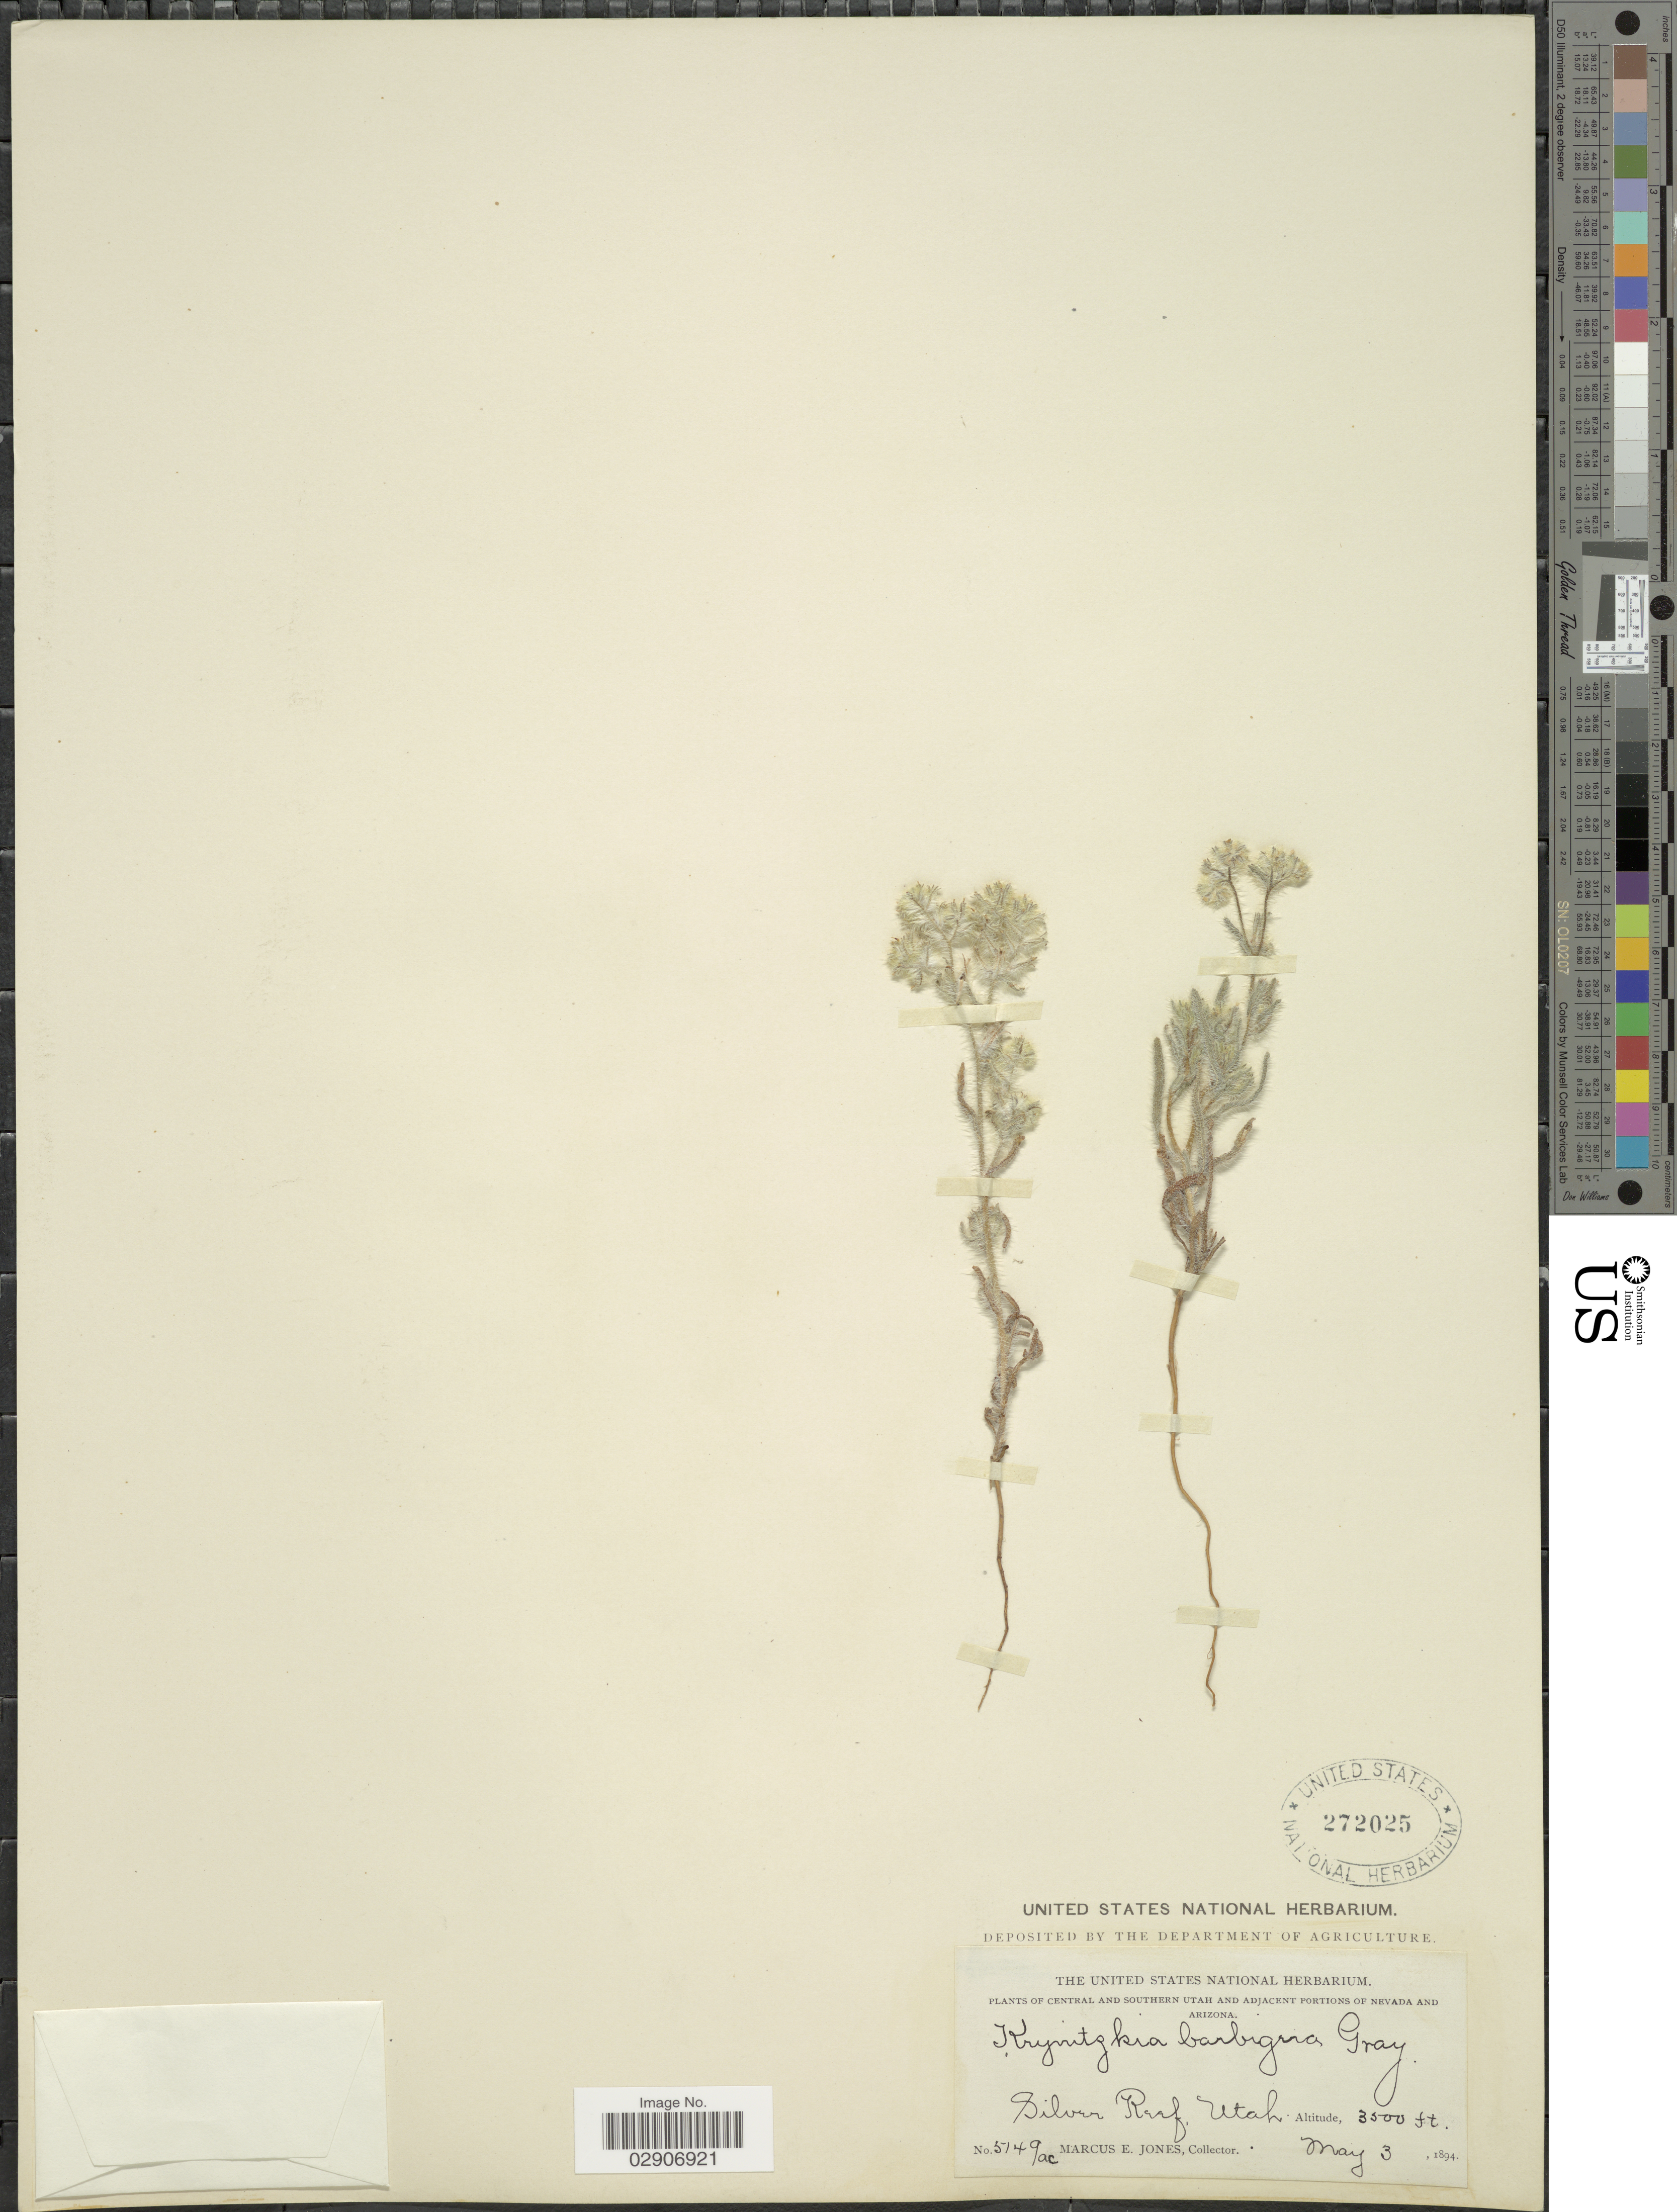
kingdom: Plantae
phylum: Tracheophyta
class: Magnoliopsida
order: Boraginales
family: Boraginaceae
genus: Cryptantha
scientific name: Cryptantha barbigera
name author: (A. Gray) Greene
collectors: M. E. Jones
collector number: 5149ac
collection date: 1894-05-03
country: United States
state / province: Utah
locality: Central and Southern Utah. Silver Reef.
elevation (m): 1067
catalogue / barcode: US 272025